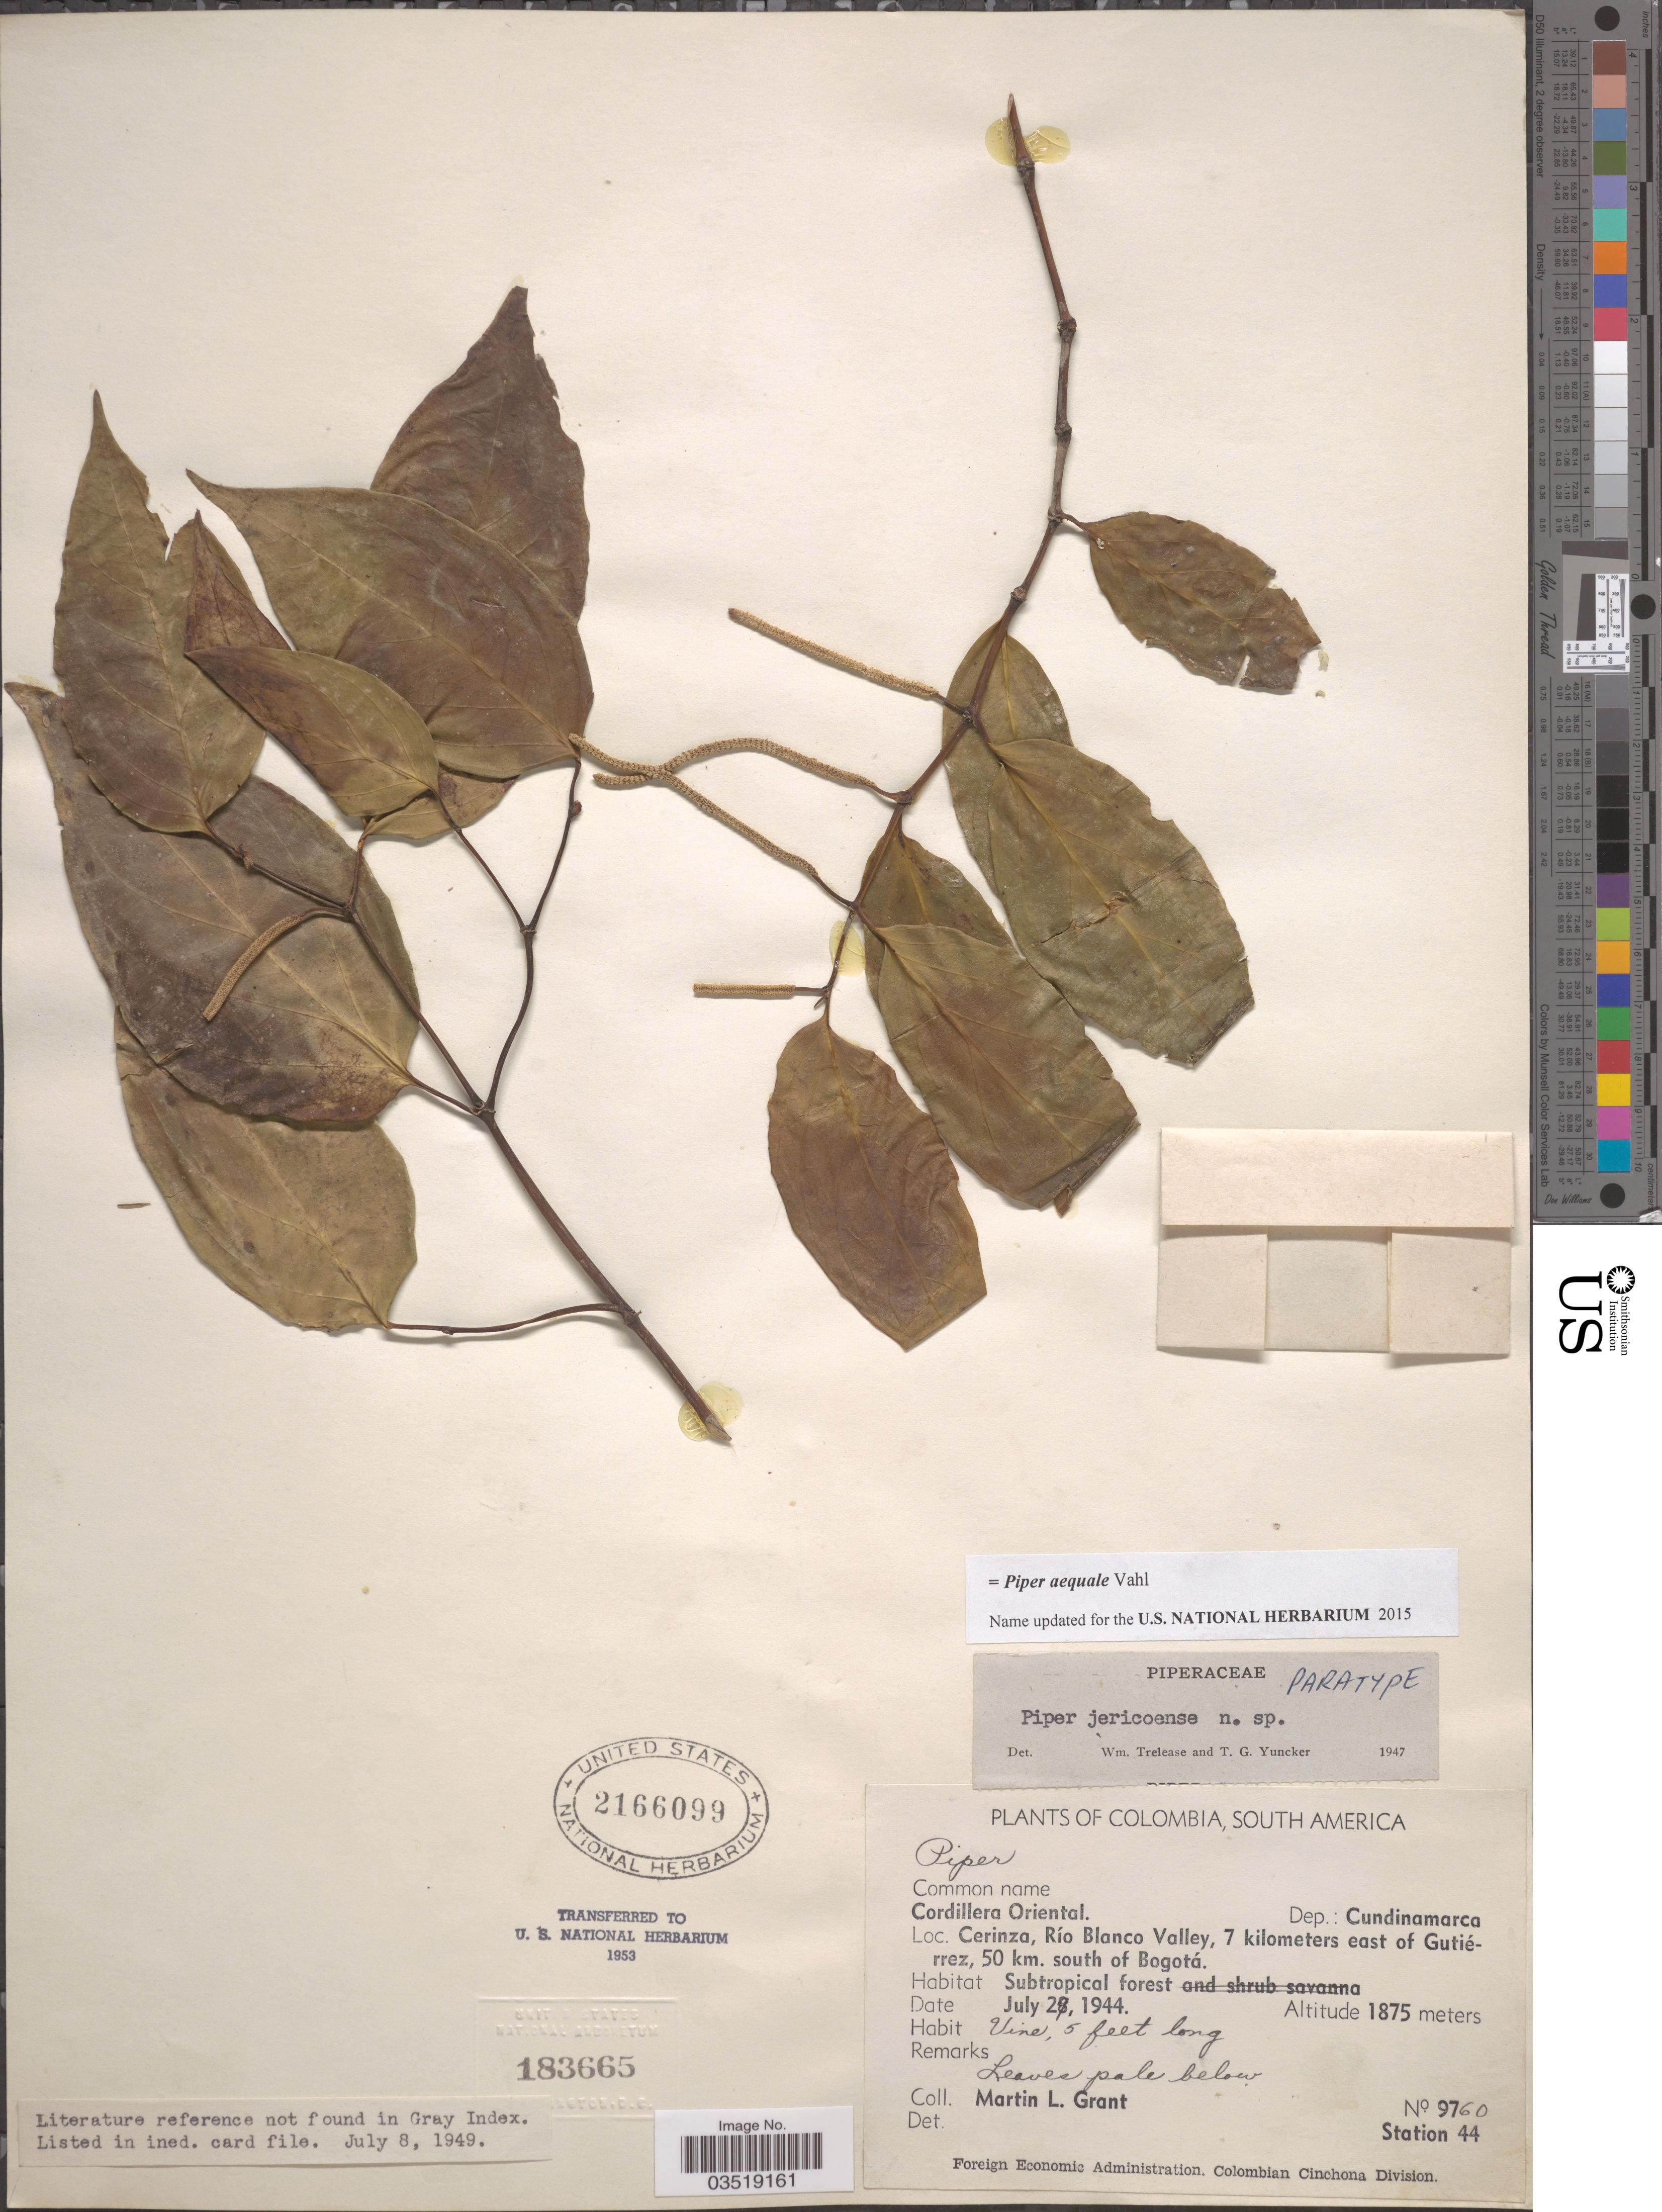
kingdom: Plantae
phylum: Tracheophyta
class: Magnoliopsida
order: Piperales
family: Piperaceae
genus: Piper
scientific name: Piper aequale var. aequale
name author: Vahl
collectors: M. L. Grant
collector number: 9760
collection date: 1944-07-27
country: Colombia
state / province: Cundinamarca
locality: Cordillera Oriental. Cerinza, Río Blanco Valley, 7 kilometers east of Gutiérrez, 50 km. south of Bogotá. Dep.: Cundinamarca.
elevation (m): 1875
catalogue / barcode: US 2166099